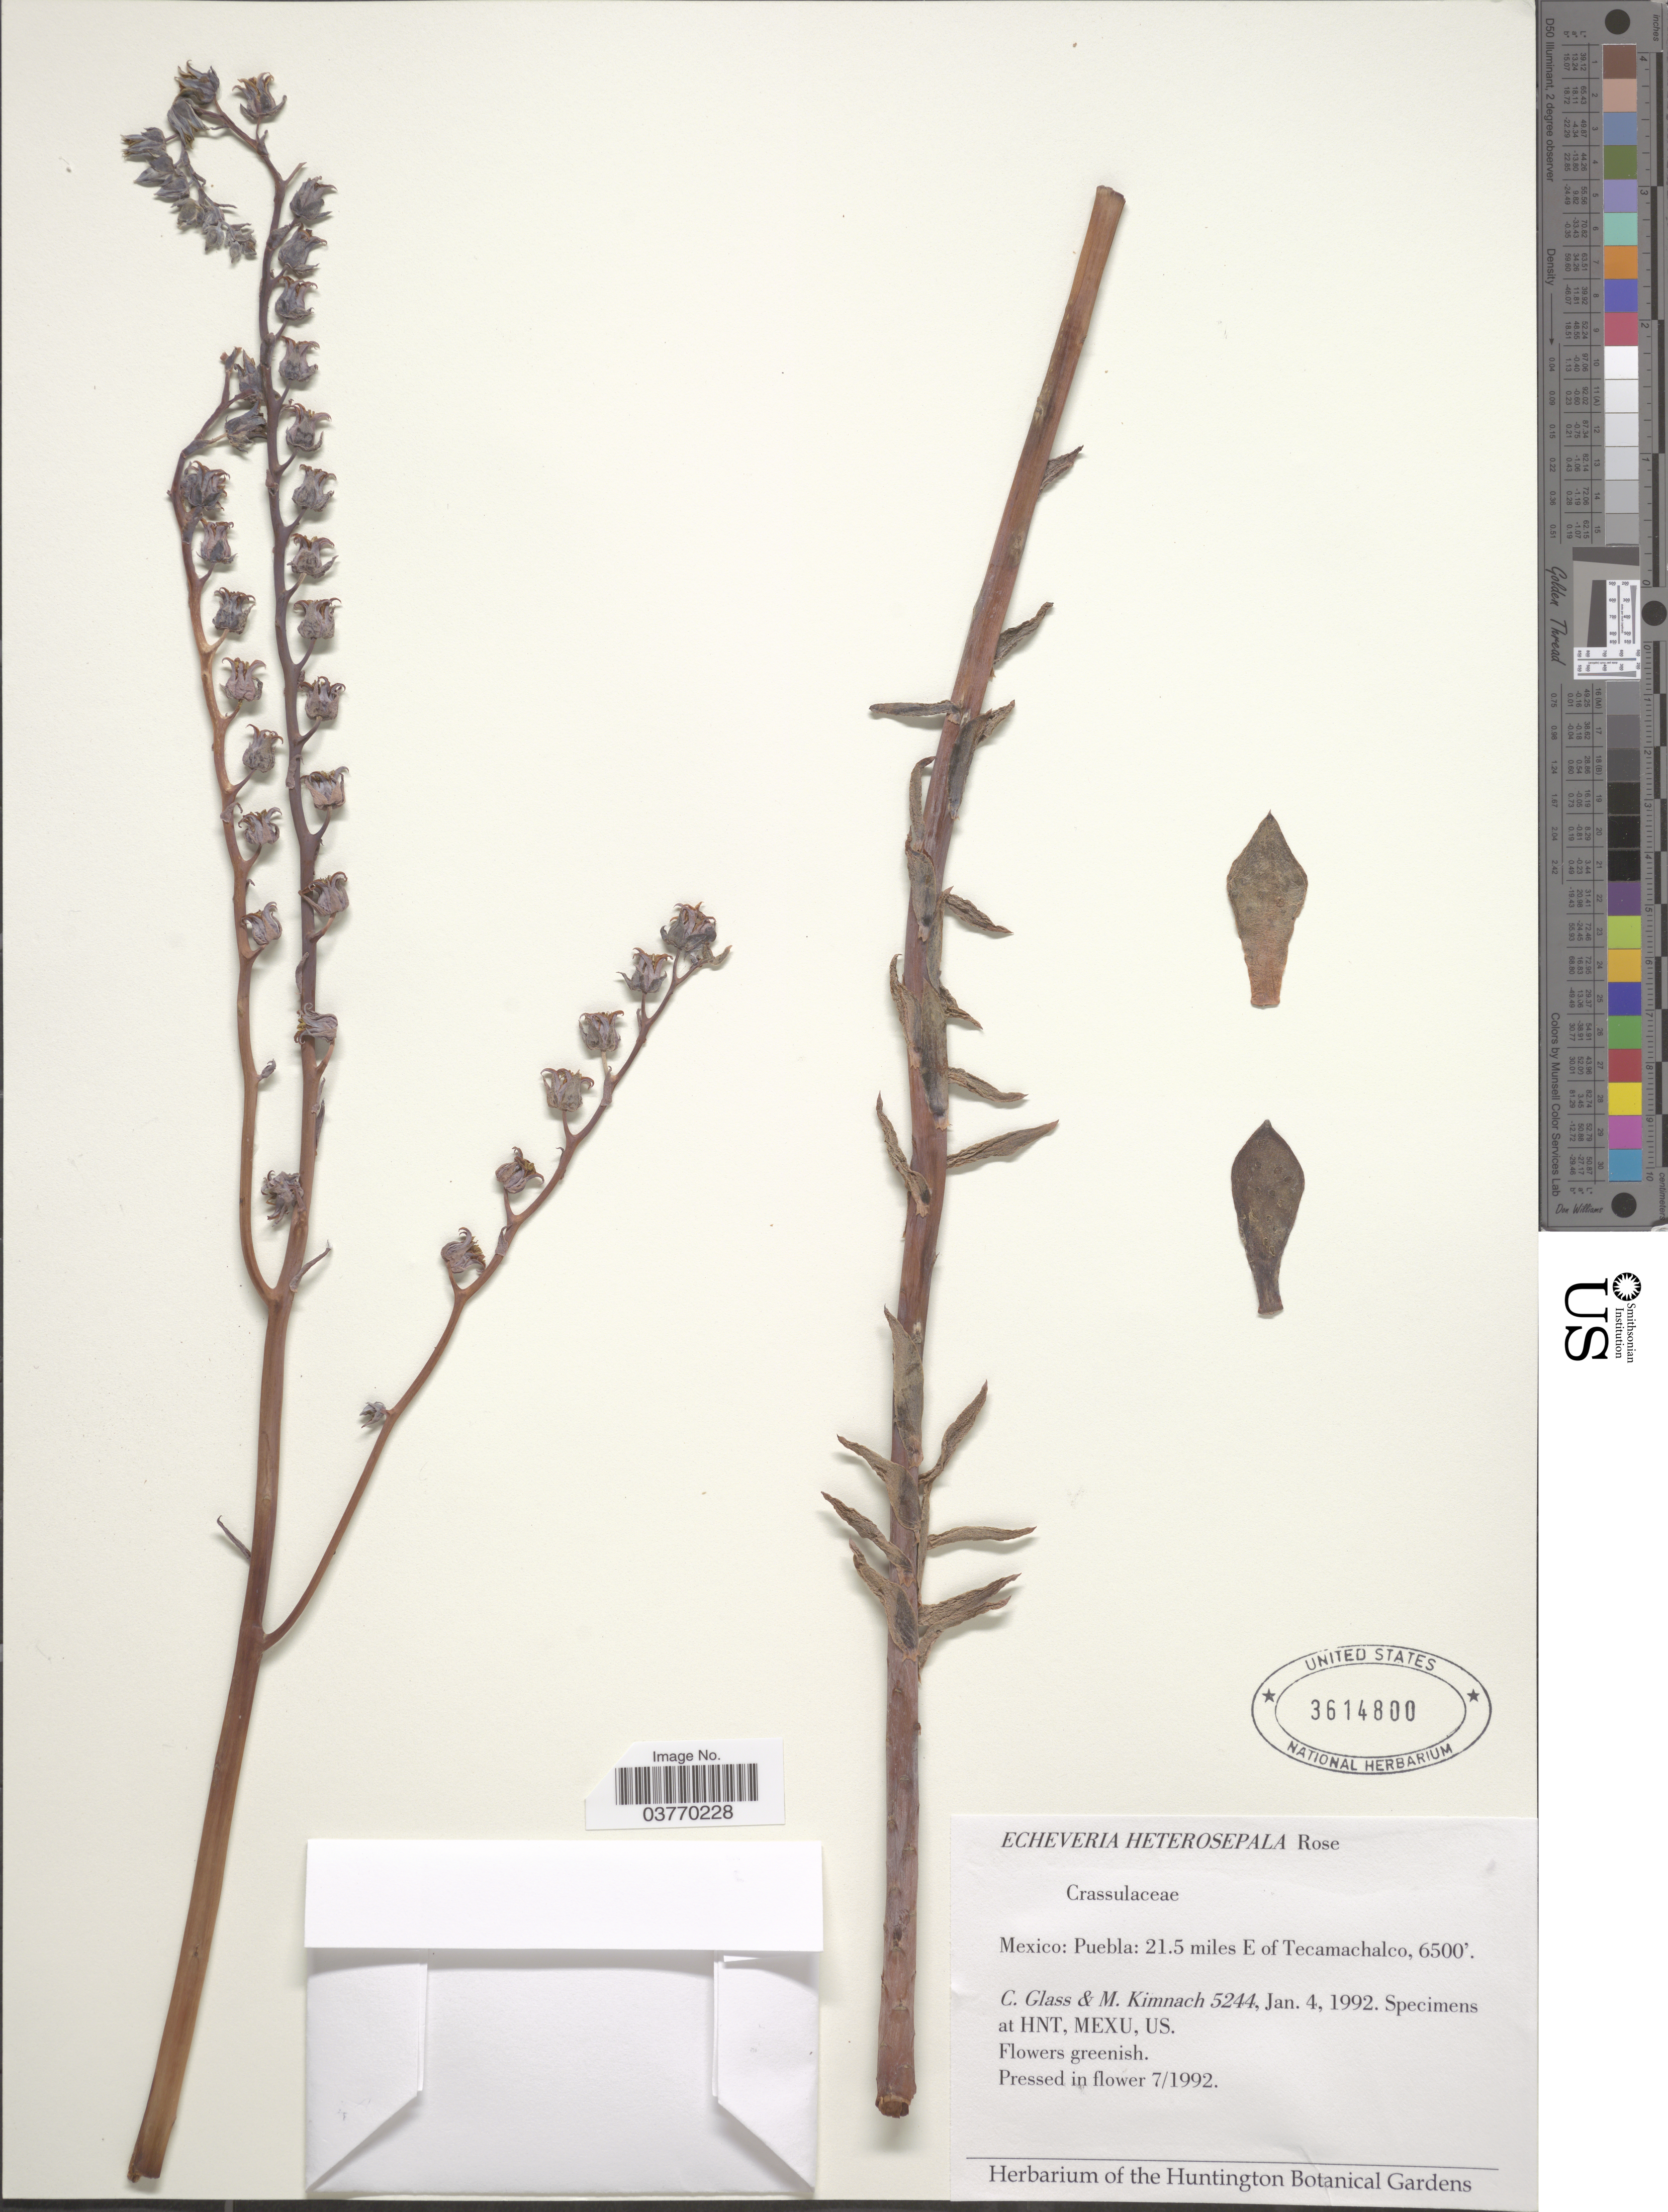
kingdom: Plantae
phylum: Tracheophyta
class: Magnoliopsida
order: Saxifragales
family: Crassulaceae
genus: Echeveria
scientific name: Echeveria heterosepala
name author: Rose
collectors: C. Glass & M. W. Kimnach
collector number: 5244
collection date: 1992-01-04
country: Mexico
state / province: Puebla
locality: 21.5 miles E of Tecamachalco.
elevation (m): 1981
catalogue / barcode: US 3614800